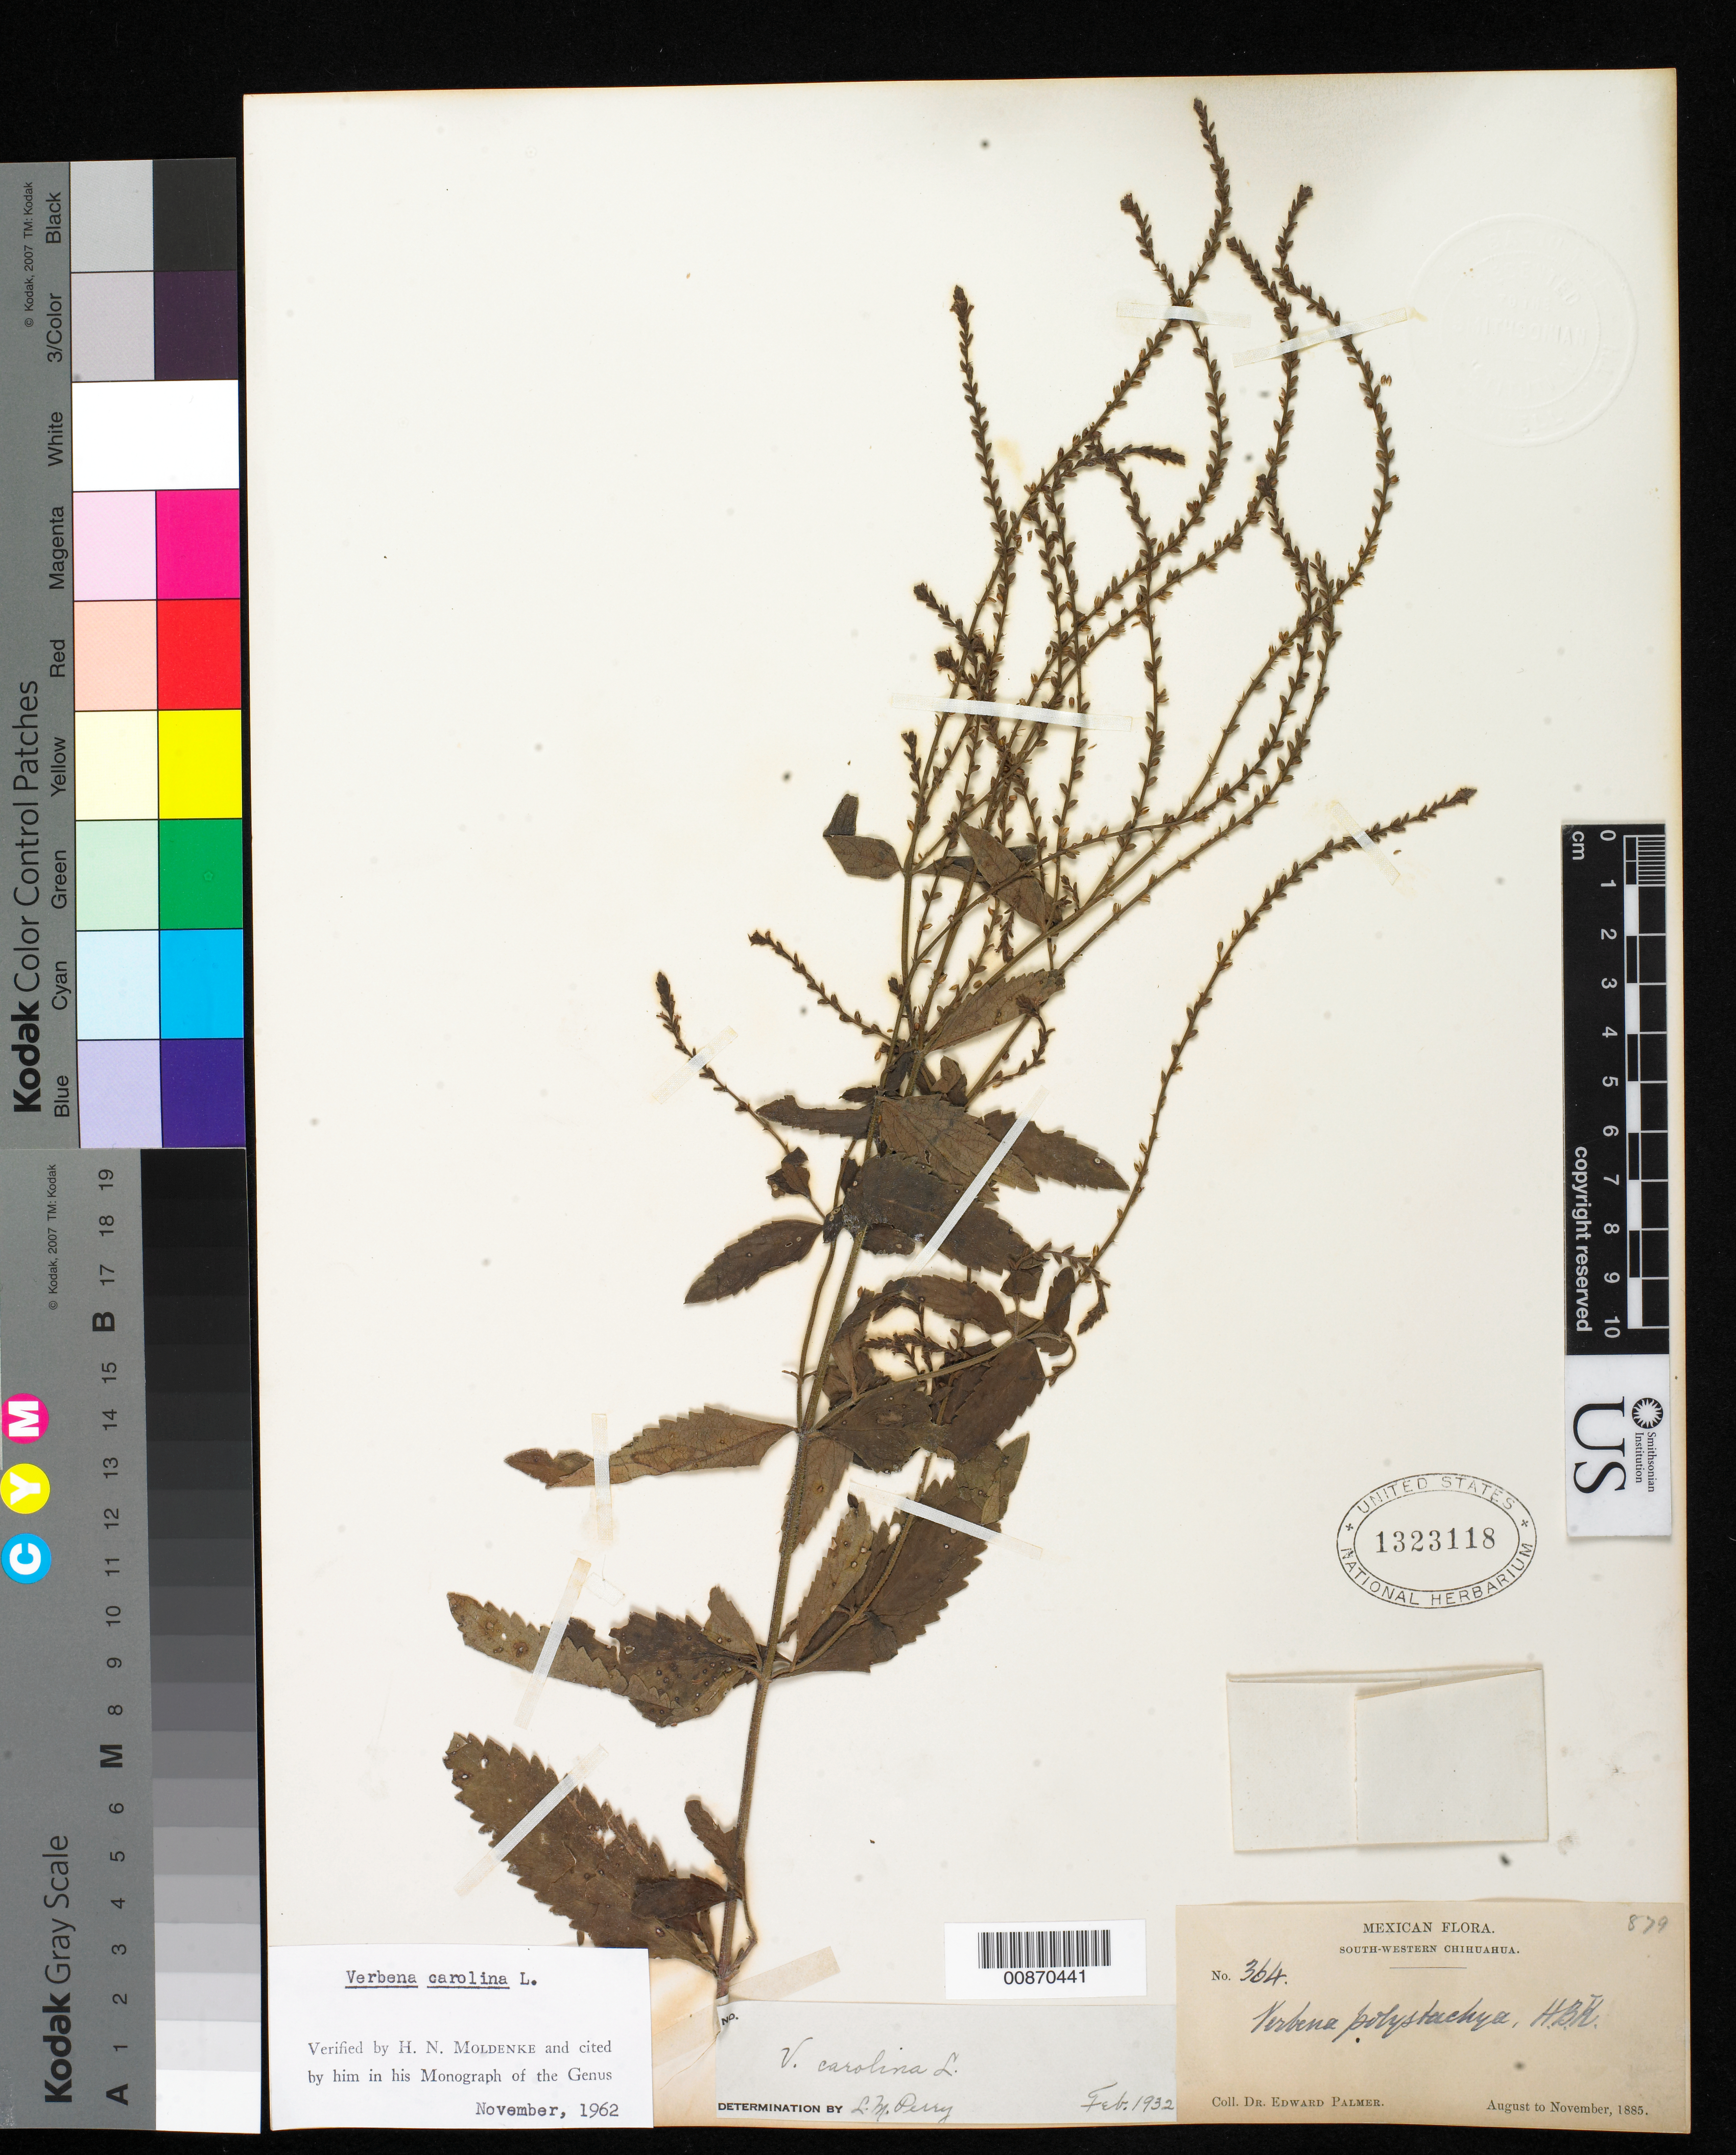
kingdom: Plantae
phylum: Tracheophyta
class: Magnoliopsida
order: Lamiales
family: Verbenaceae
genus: Verbena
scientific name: Verbena carolina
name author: L.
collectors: E. Palmer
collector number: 364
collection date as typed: Aug 1885 to -- Nov 1885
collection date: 1885-08/1885-11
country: Mexico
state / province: Chihuahua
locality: South-Western Chihuahua.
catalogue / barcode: US 1323118